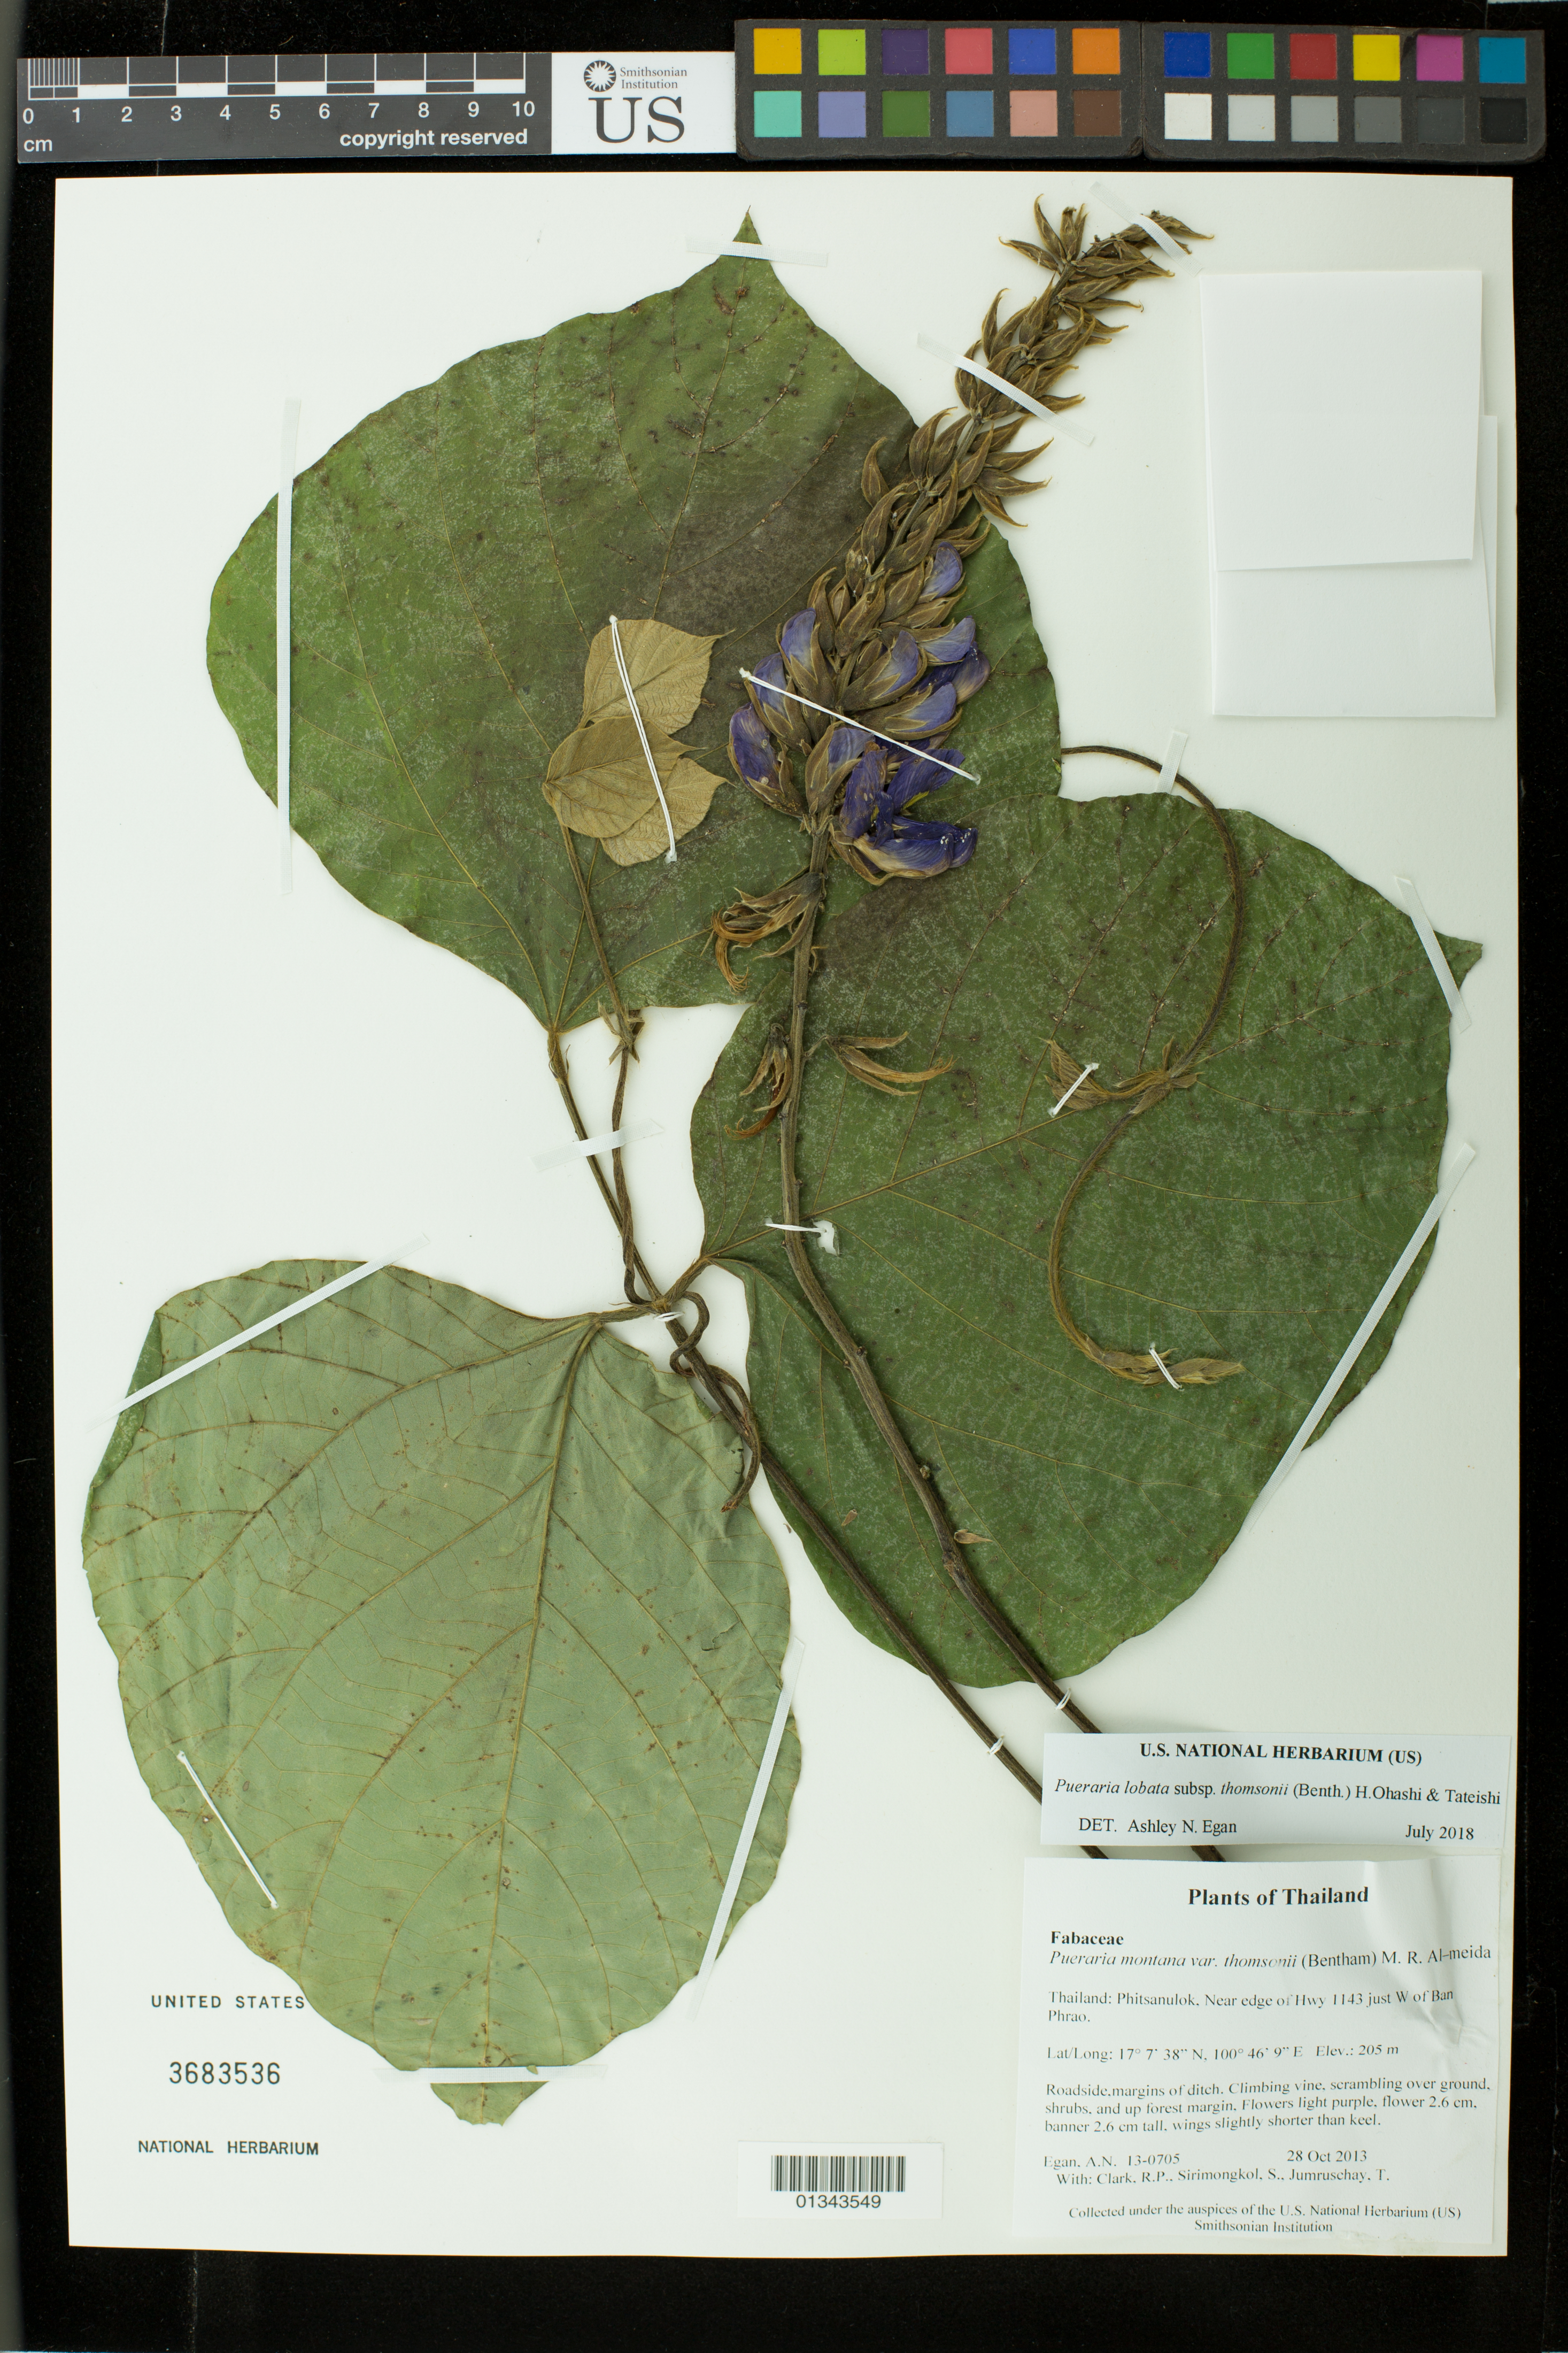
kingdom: Plantae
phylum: Tracheophyta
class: Magnoliopsida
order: Fabales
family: Fabaceae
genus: Pueraria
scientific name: Pueraria lobata var. thomsonii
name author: (Benth.) Maesen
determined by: Egan, Ashley N., (US), Smithsonian Institution - National Museum of Natural History (UNITED STATES)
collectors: A. N. Egan, R. P. Clark, S. Sirimongkol & T. Jumruschay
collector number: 13-0705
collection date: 2013-10-28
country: Thailand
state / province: Phitsanulok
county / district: Nakhon Thai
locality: Near edge of Hwy 1143 just W of Ban Phrao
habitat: Roadside,margins of ditch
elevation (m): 205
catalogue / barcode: US 3683536